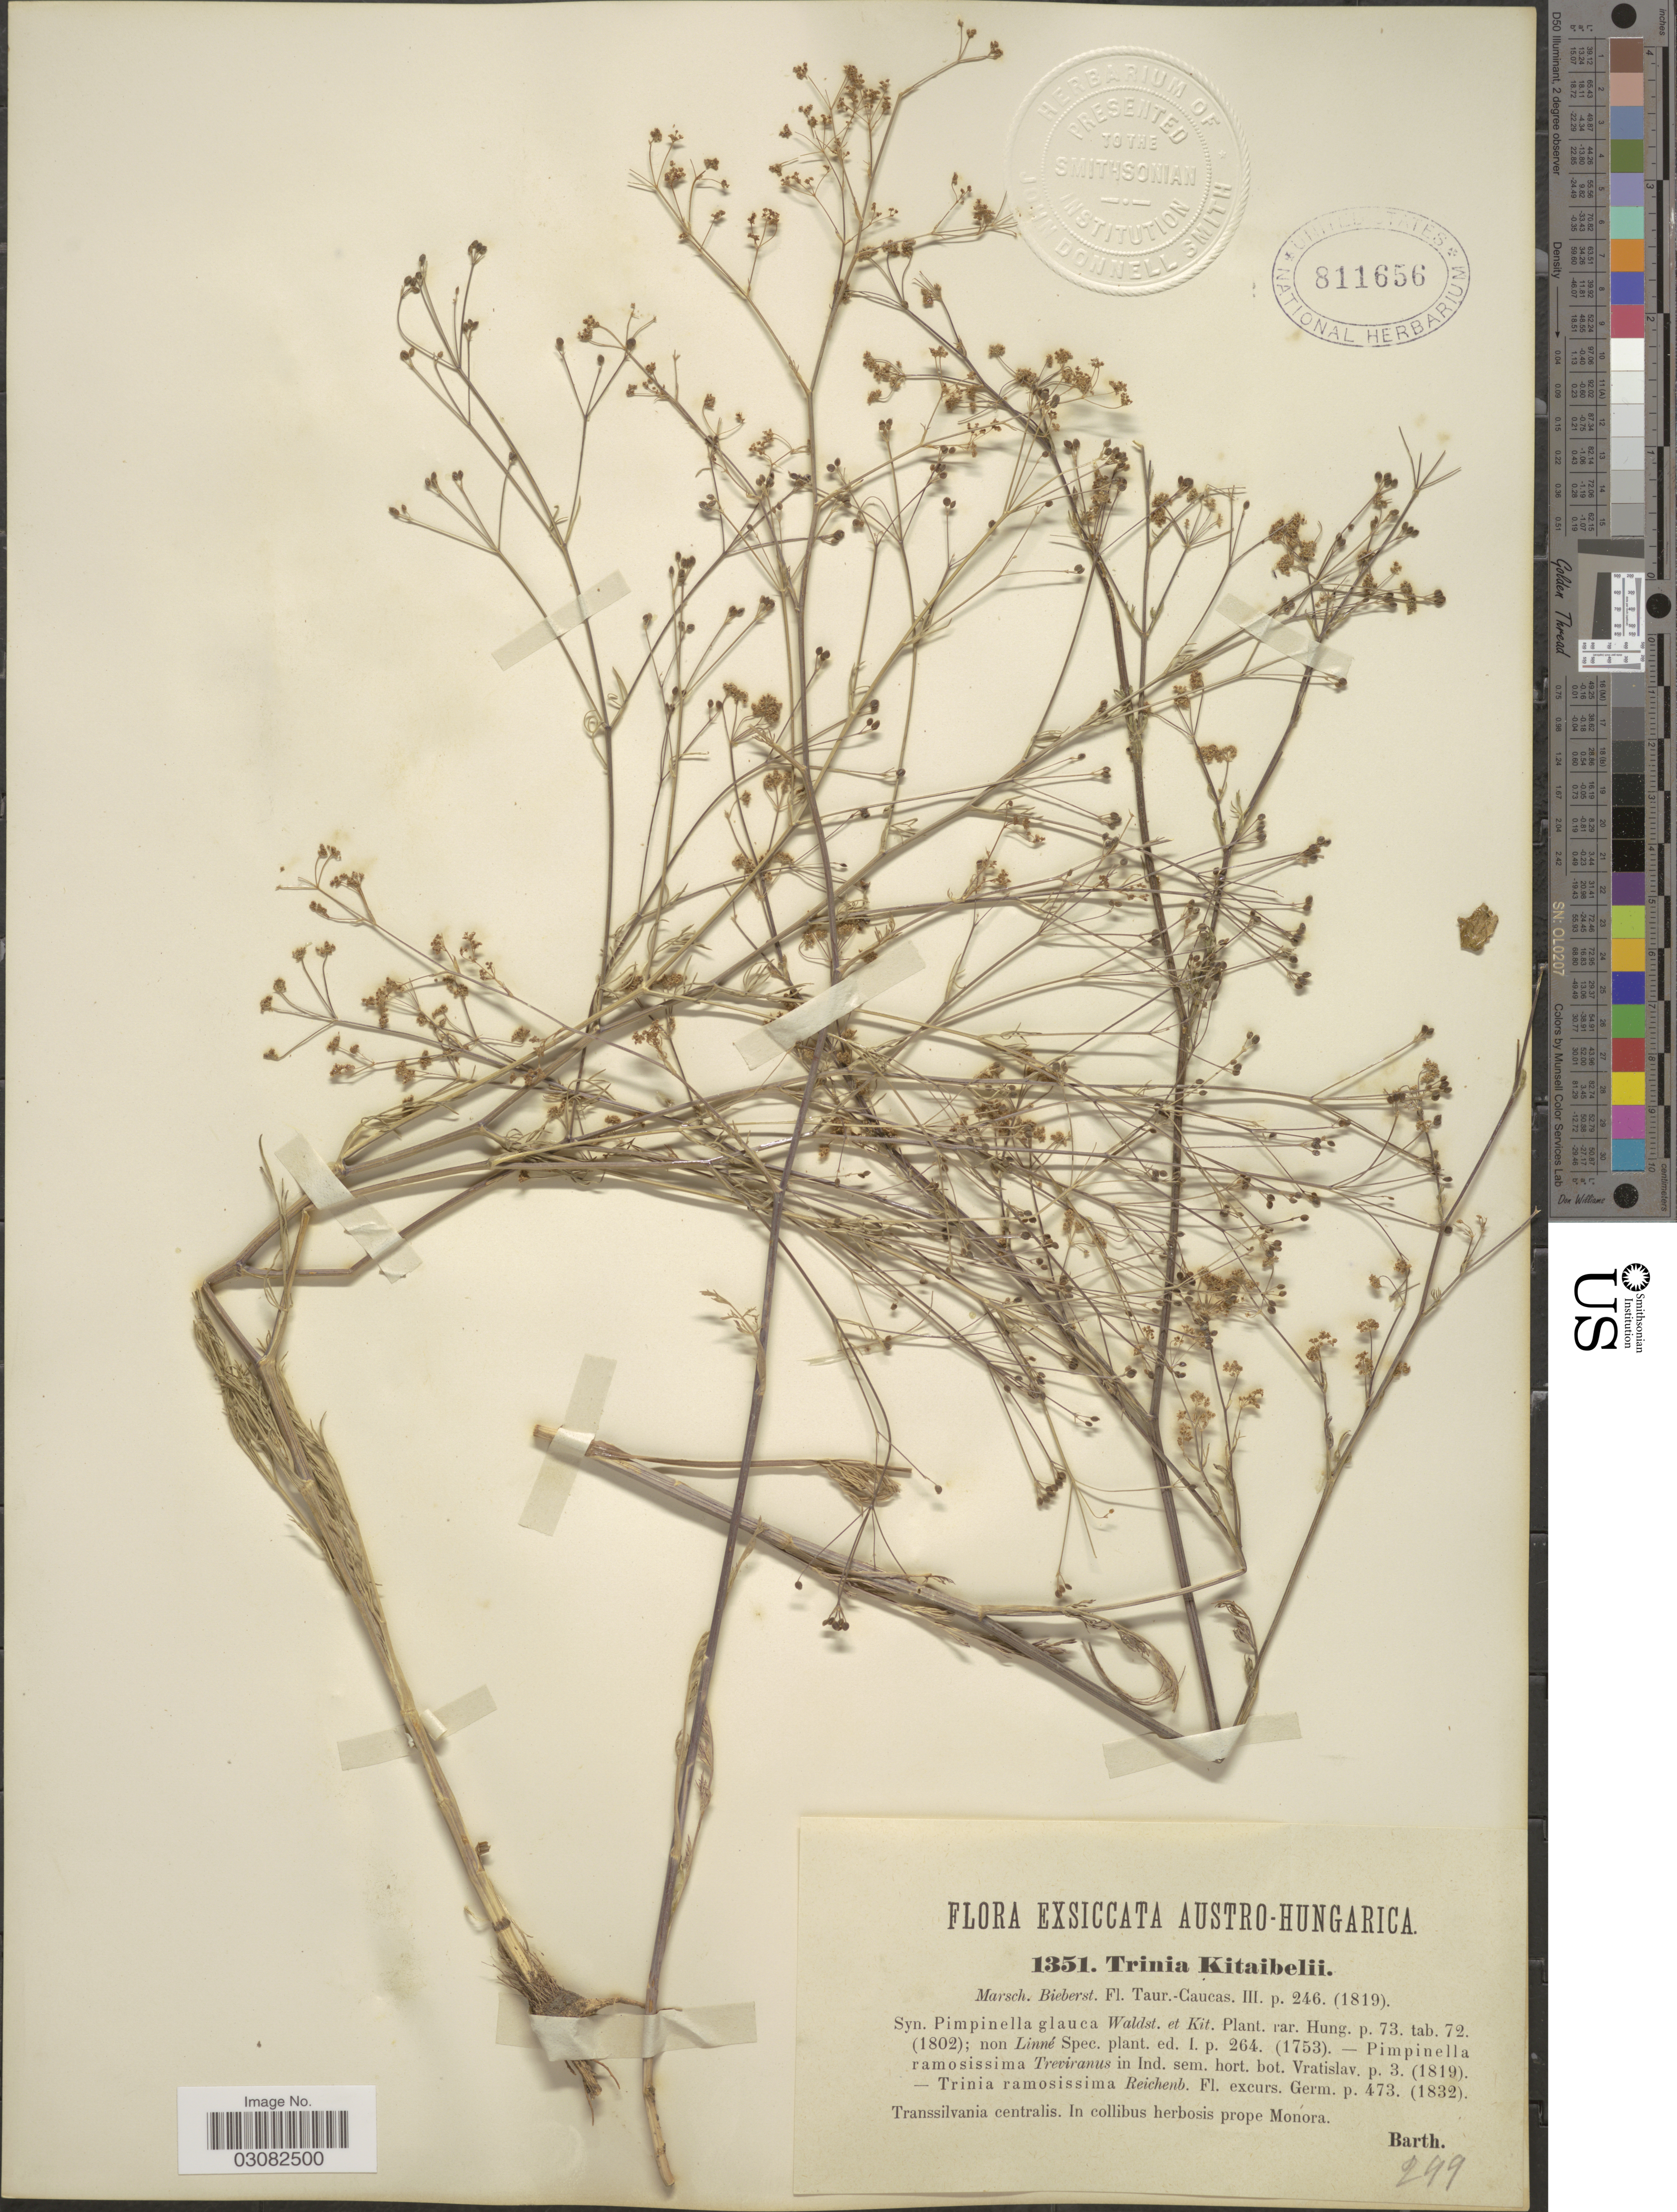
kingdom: Plantae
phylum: Tracheophyta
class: Magnoliopsida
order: Apiales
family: Apiaceae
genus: Trinia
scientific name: Trinia kitaibelii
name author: M. Bieb.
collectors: Barth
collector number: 1351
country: Hungary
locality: Austro-Hungarica. Transsilvania centralis. In collibus herbosis prope Monora.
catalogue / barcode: US 811656